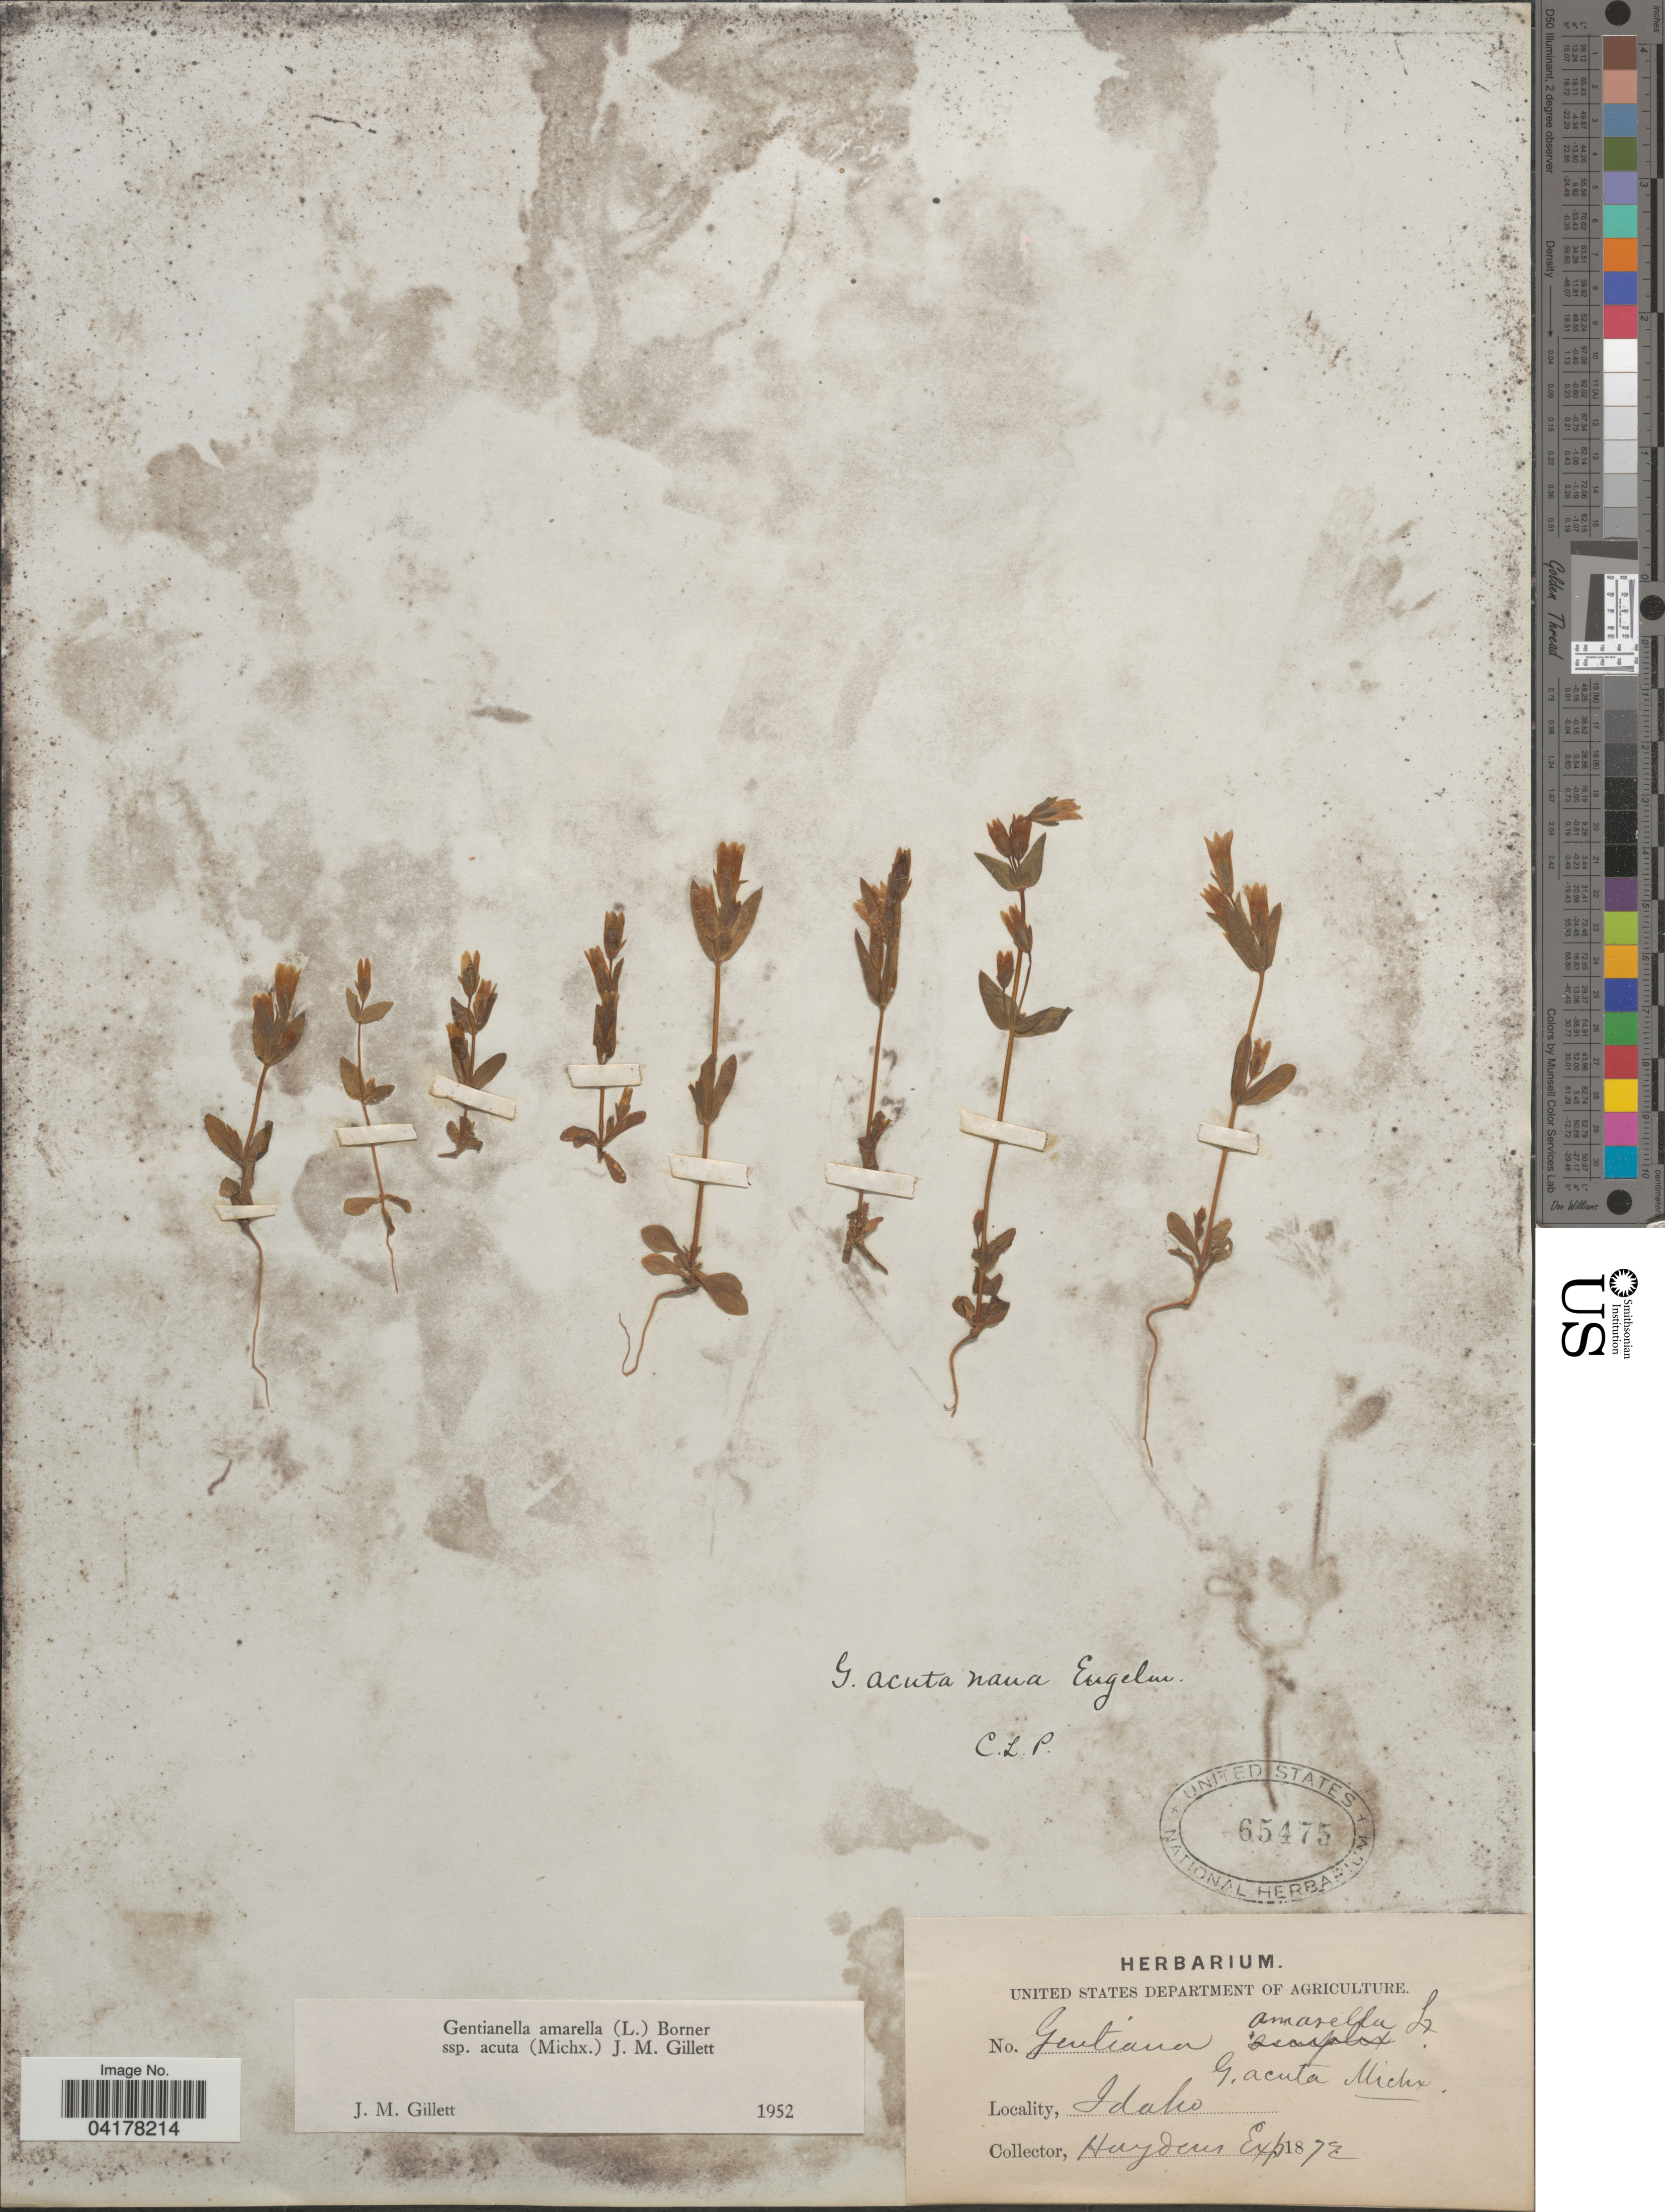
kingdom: Plantae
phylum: Tracheophyta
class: Magnoliopsida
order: Gentianales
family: Gentianaceae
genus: Gentianella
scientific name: Gentianella amarella subsp. acuta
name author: (Michx.) J.M. Gillett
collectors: Hayden Exped.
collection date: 1872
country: United States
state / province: Idaho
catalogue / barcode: US 65475